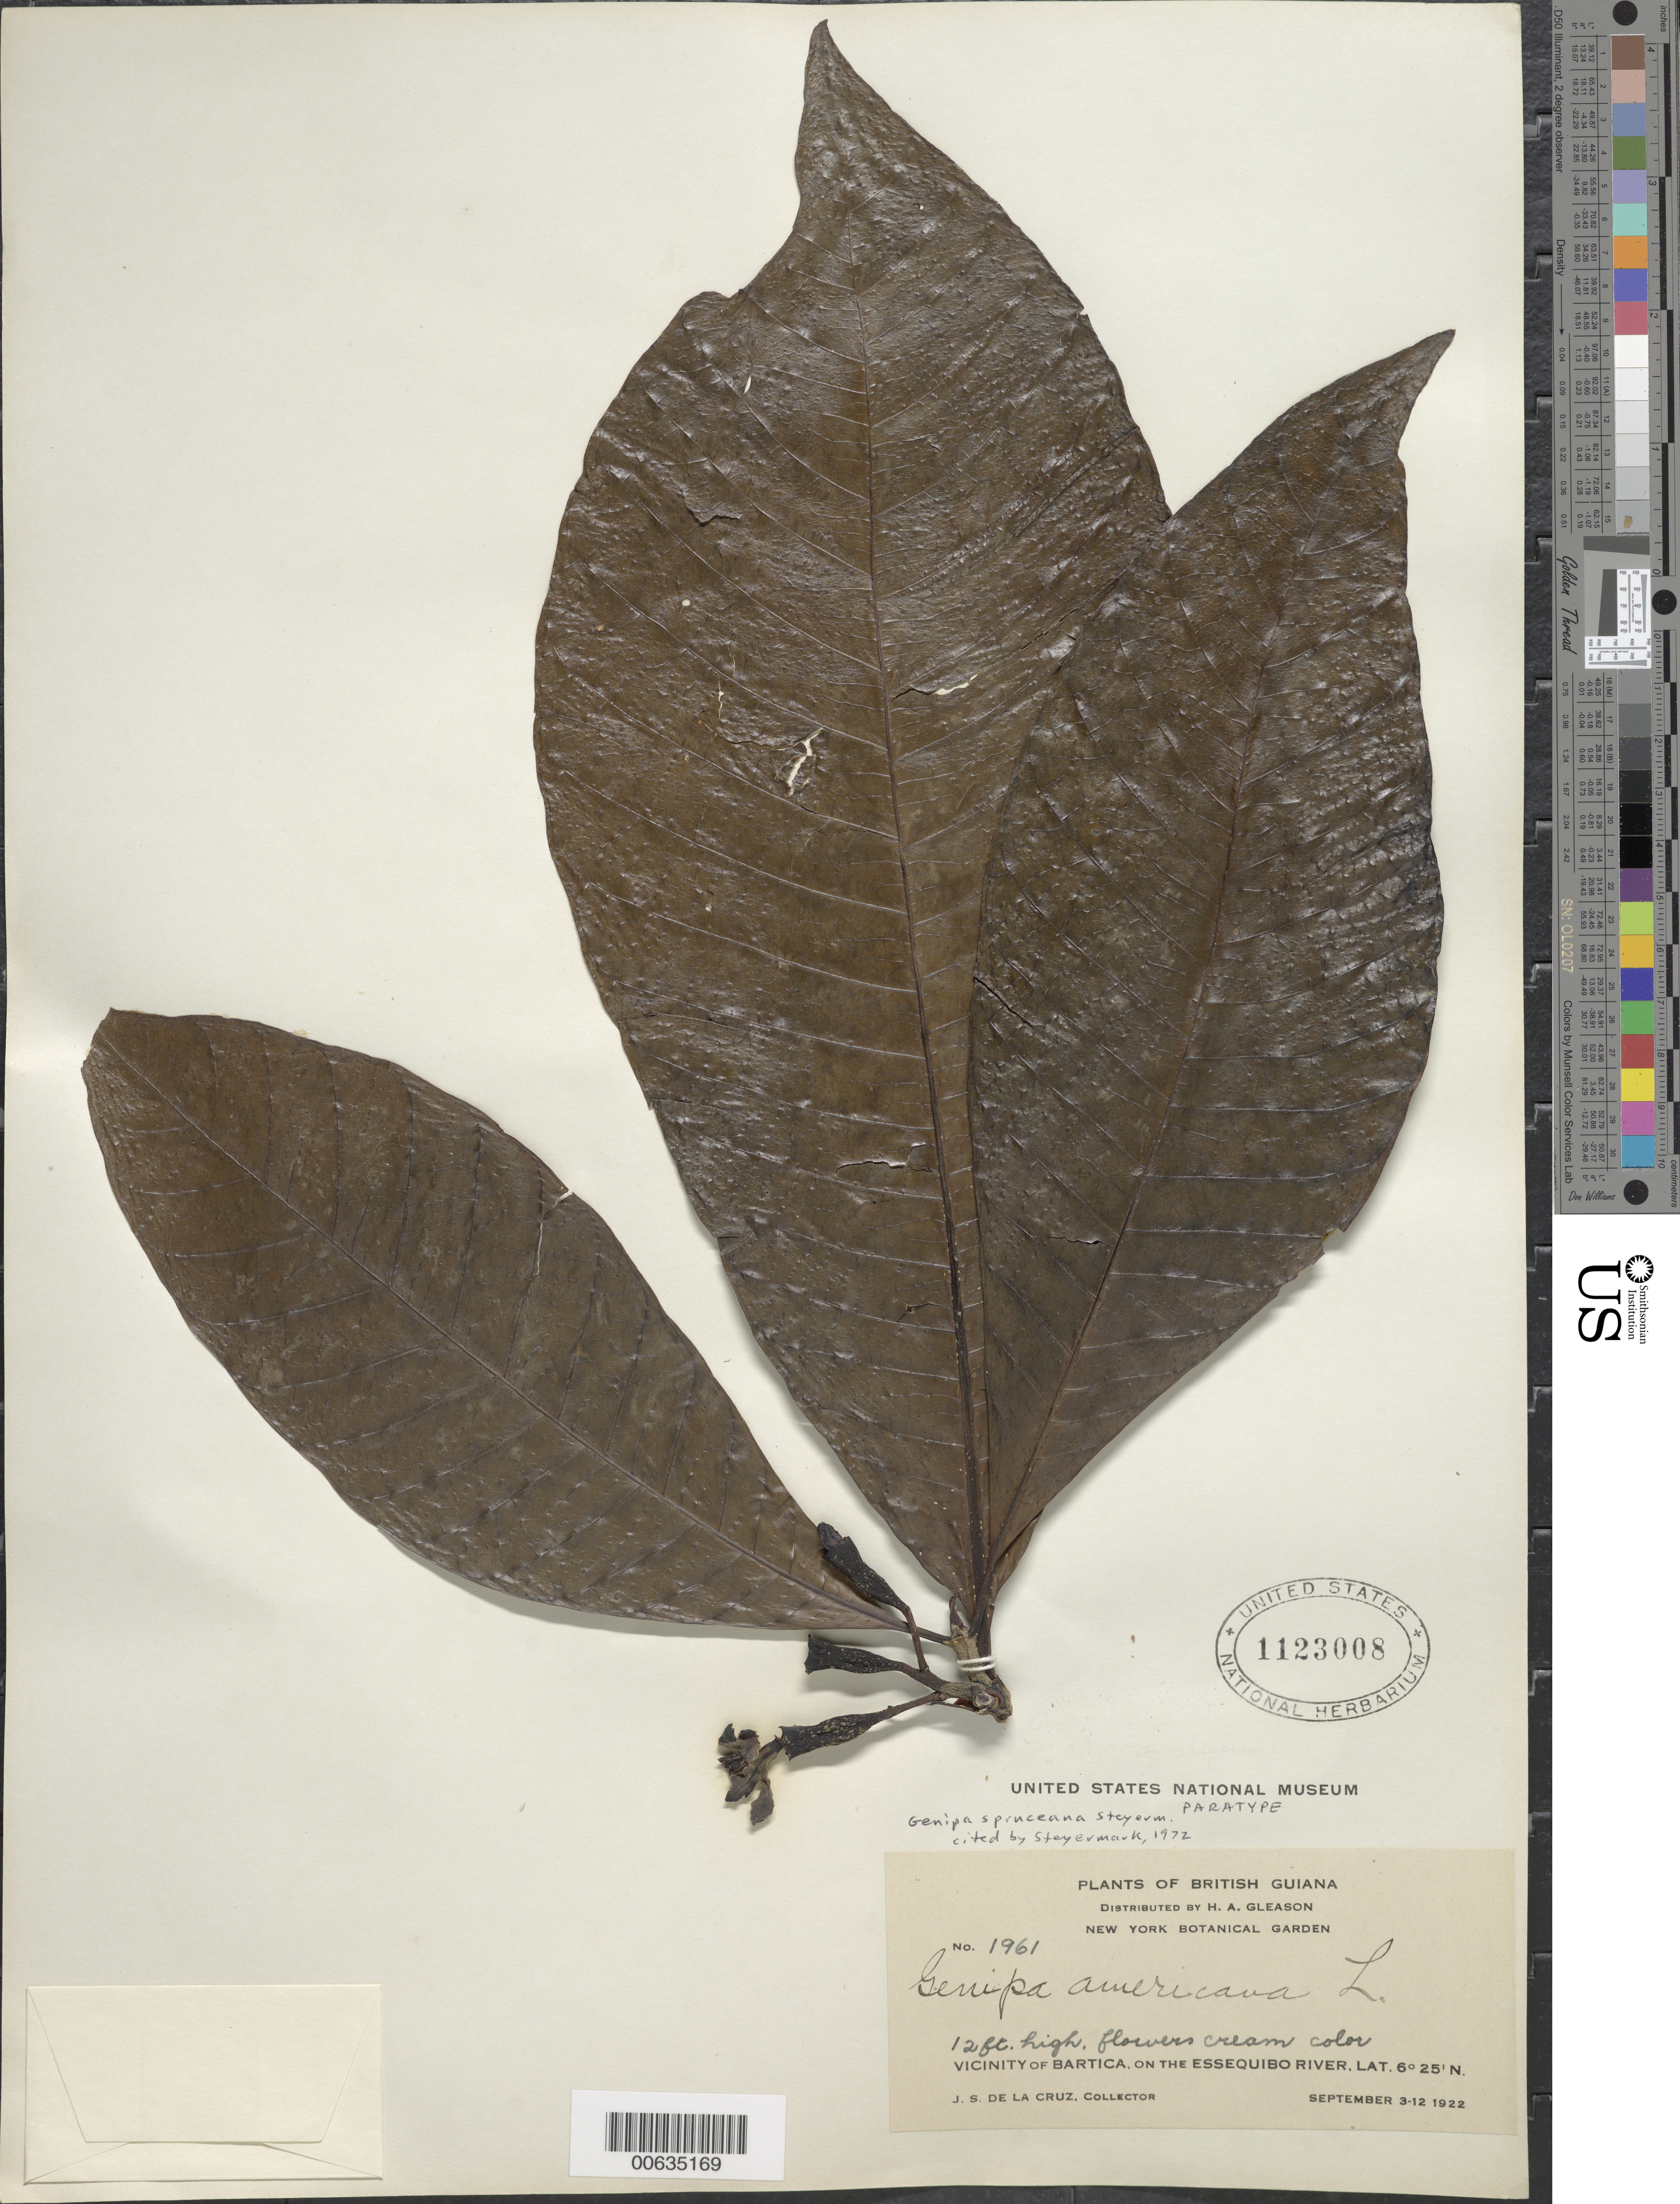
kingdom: Plantae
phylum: Tracheophyta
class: Magnoliopsida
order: Gentianales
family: Rubiaceae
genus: Genipa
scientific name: Genipa spruceana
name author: Steyerm.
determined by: Steyermark, Julian A., (VEN)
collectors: J. S. de la Cruz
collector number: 1961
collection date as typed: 3-Sep-22 to 12-Sep-22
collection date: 1922-09-03/1922-09-12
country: Guyana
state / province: Cuyuni-Mazaruni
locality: Bartica, vic., on the Essequibo River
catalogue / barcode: US 1123008